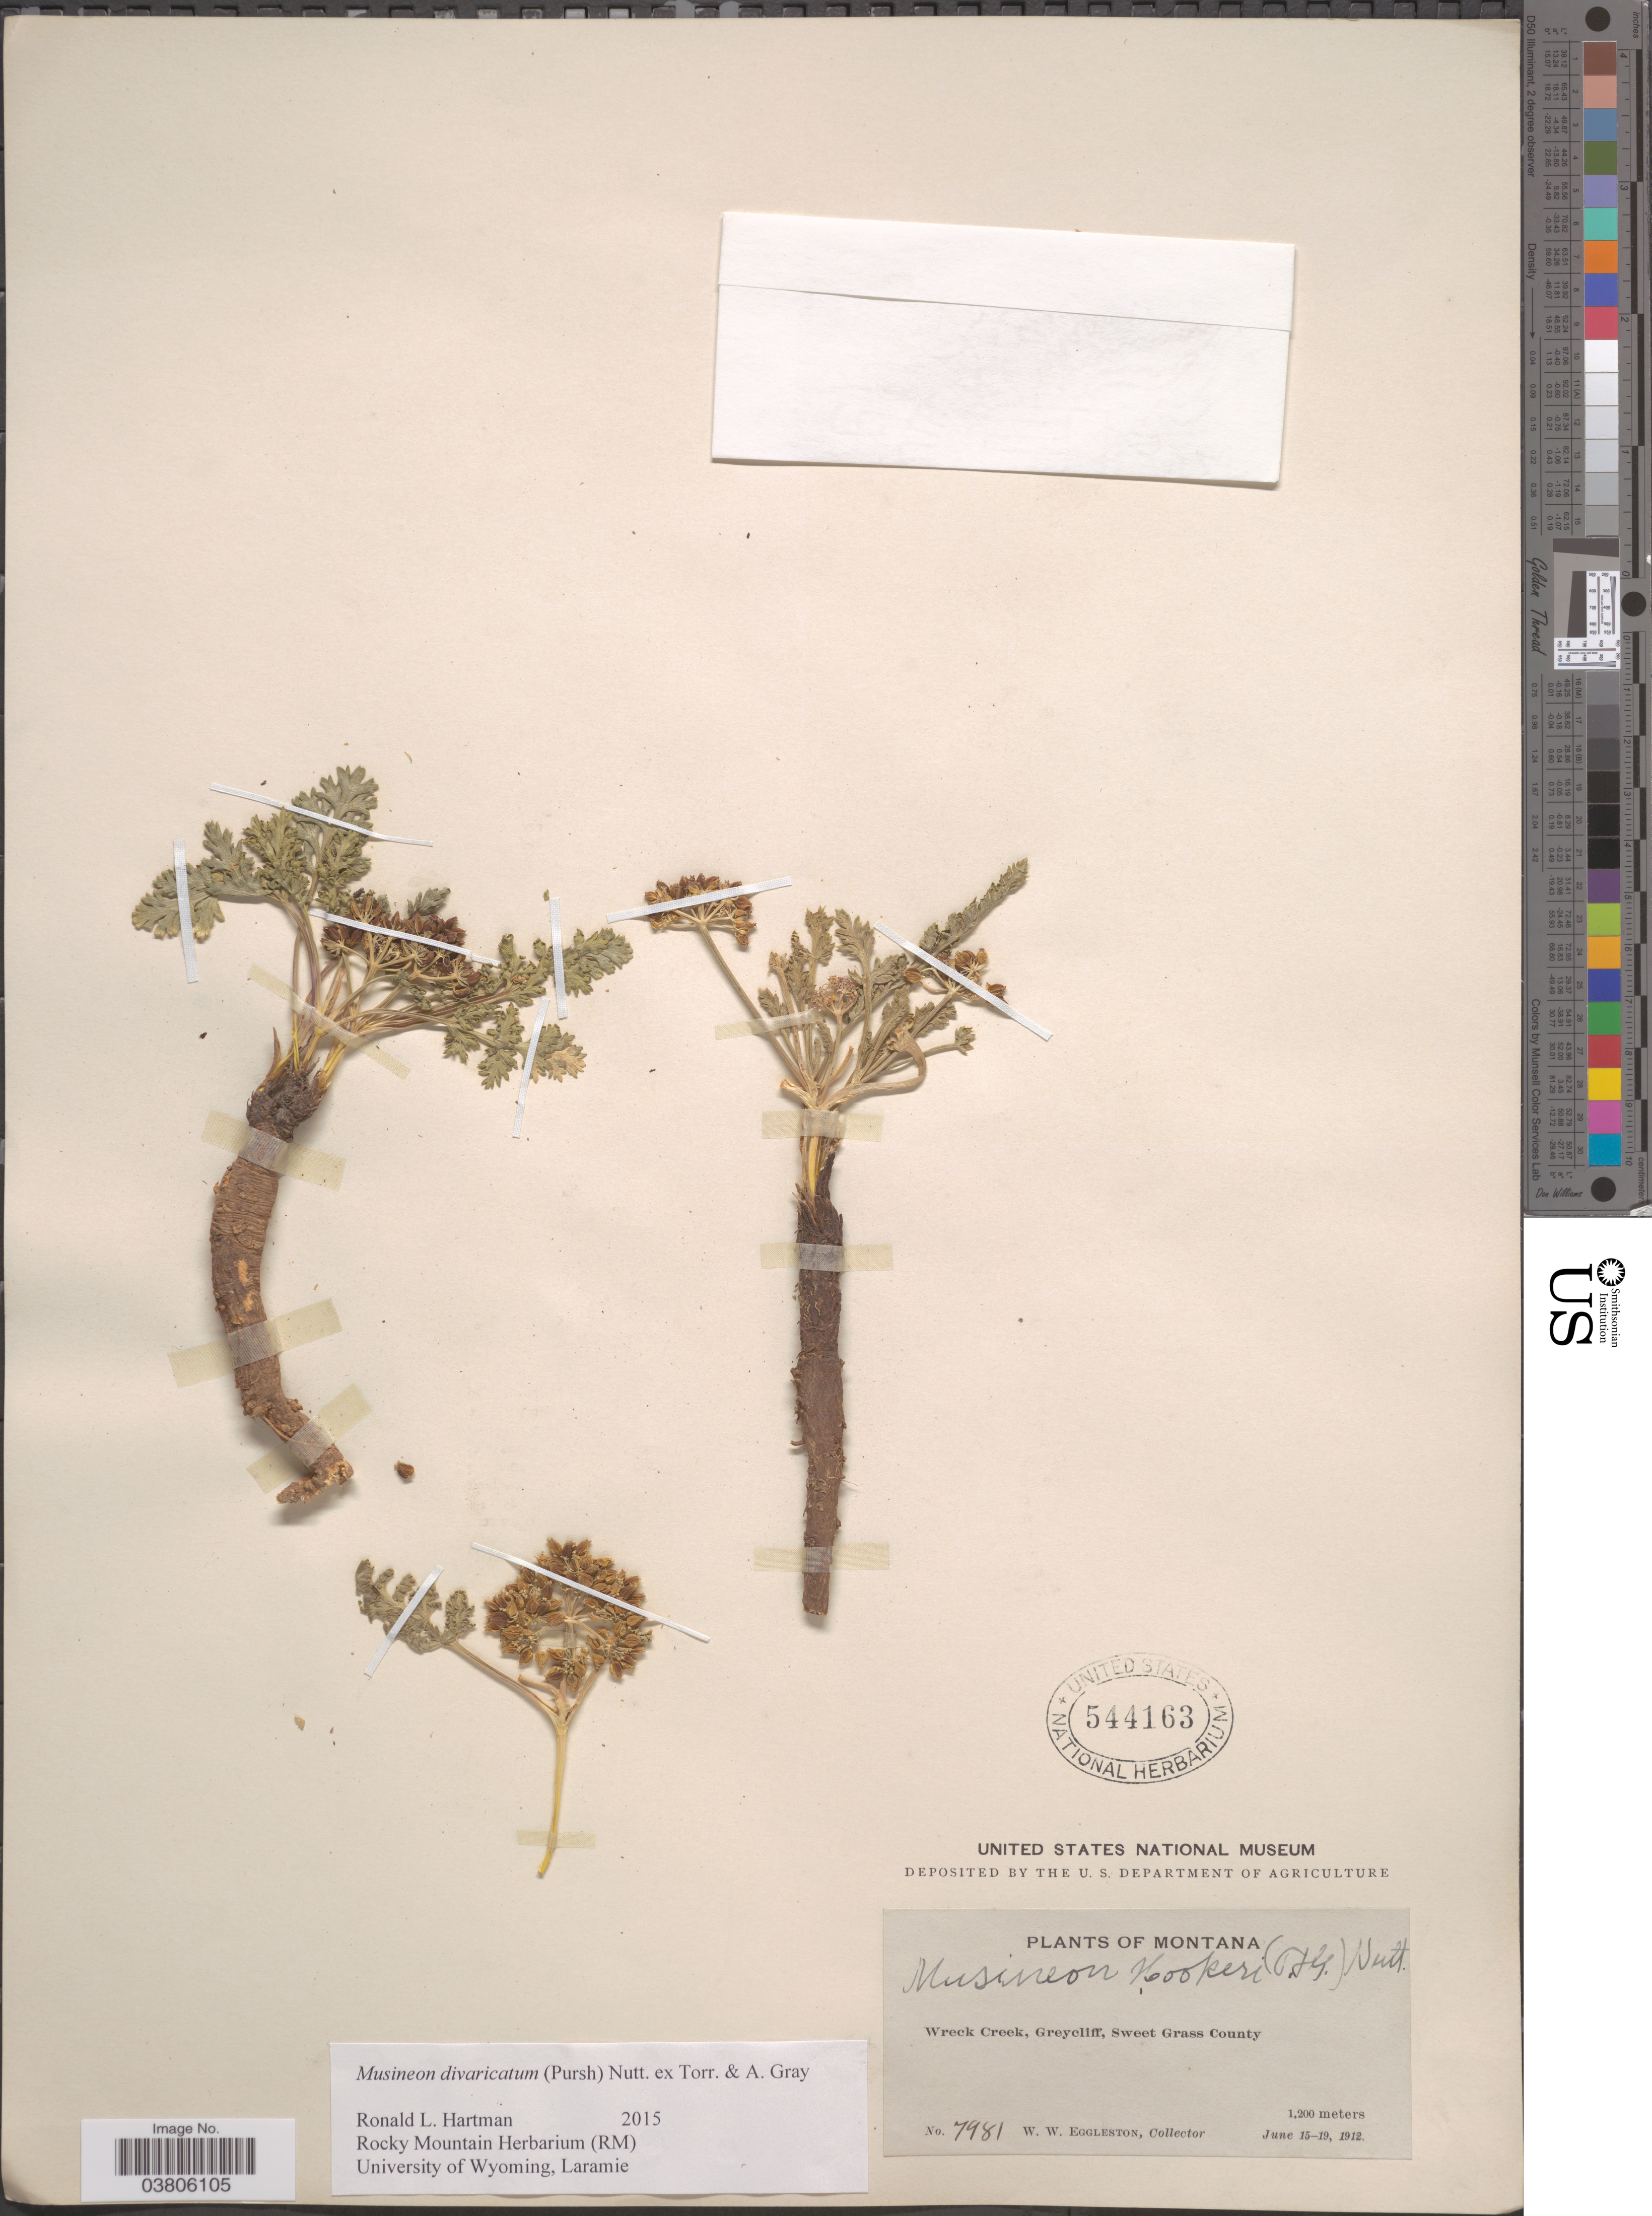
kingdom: Plantae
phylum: Tracheophyta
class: Magnoliopsida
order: Apiales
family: Apiaceae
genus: Musineon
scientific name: Musineon divaricatum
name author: (Pursh) Nutt.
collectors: W. W. Eggleston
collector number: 7981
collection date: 1912-06-15/1912-06-19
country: United States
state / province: Montana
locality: Wreck Creek, Greycliff, Sweet Grass County.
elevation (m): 1200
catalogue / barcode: US 544163